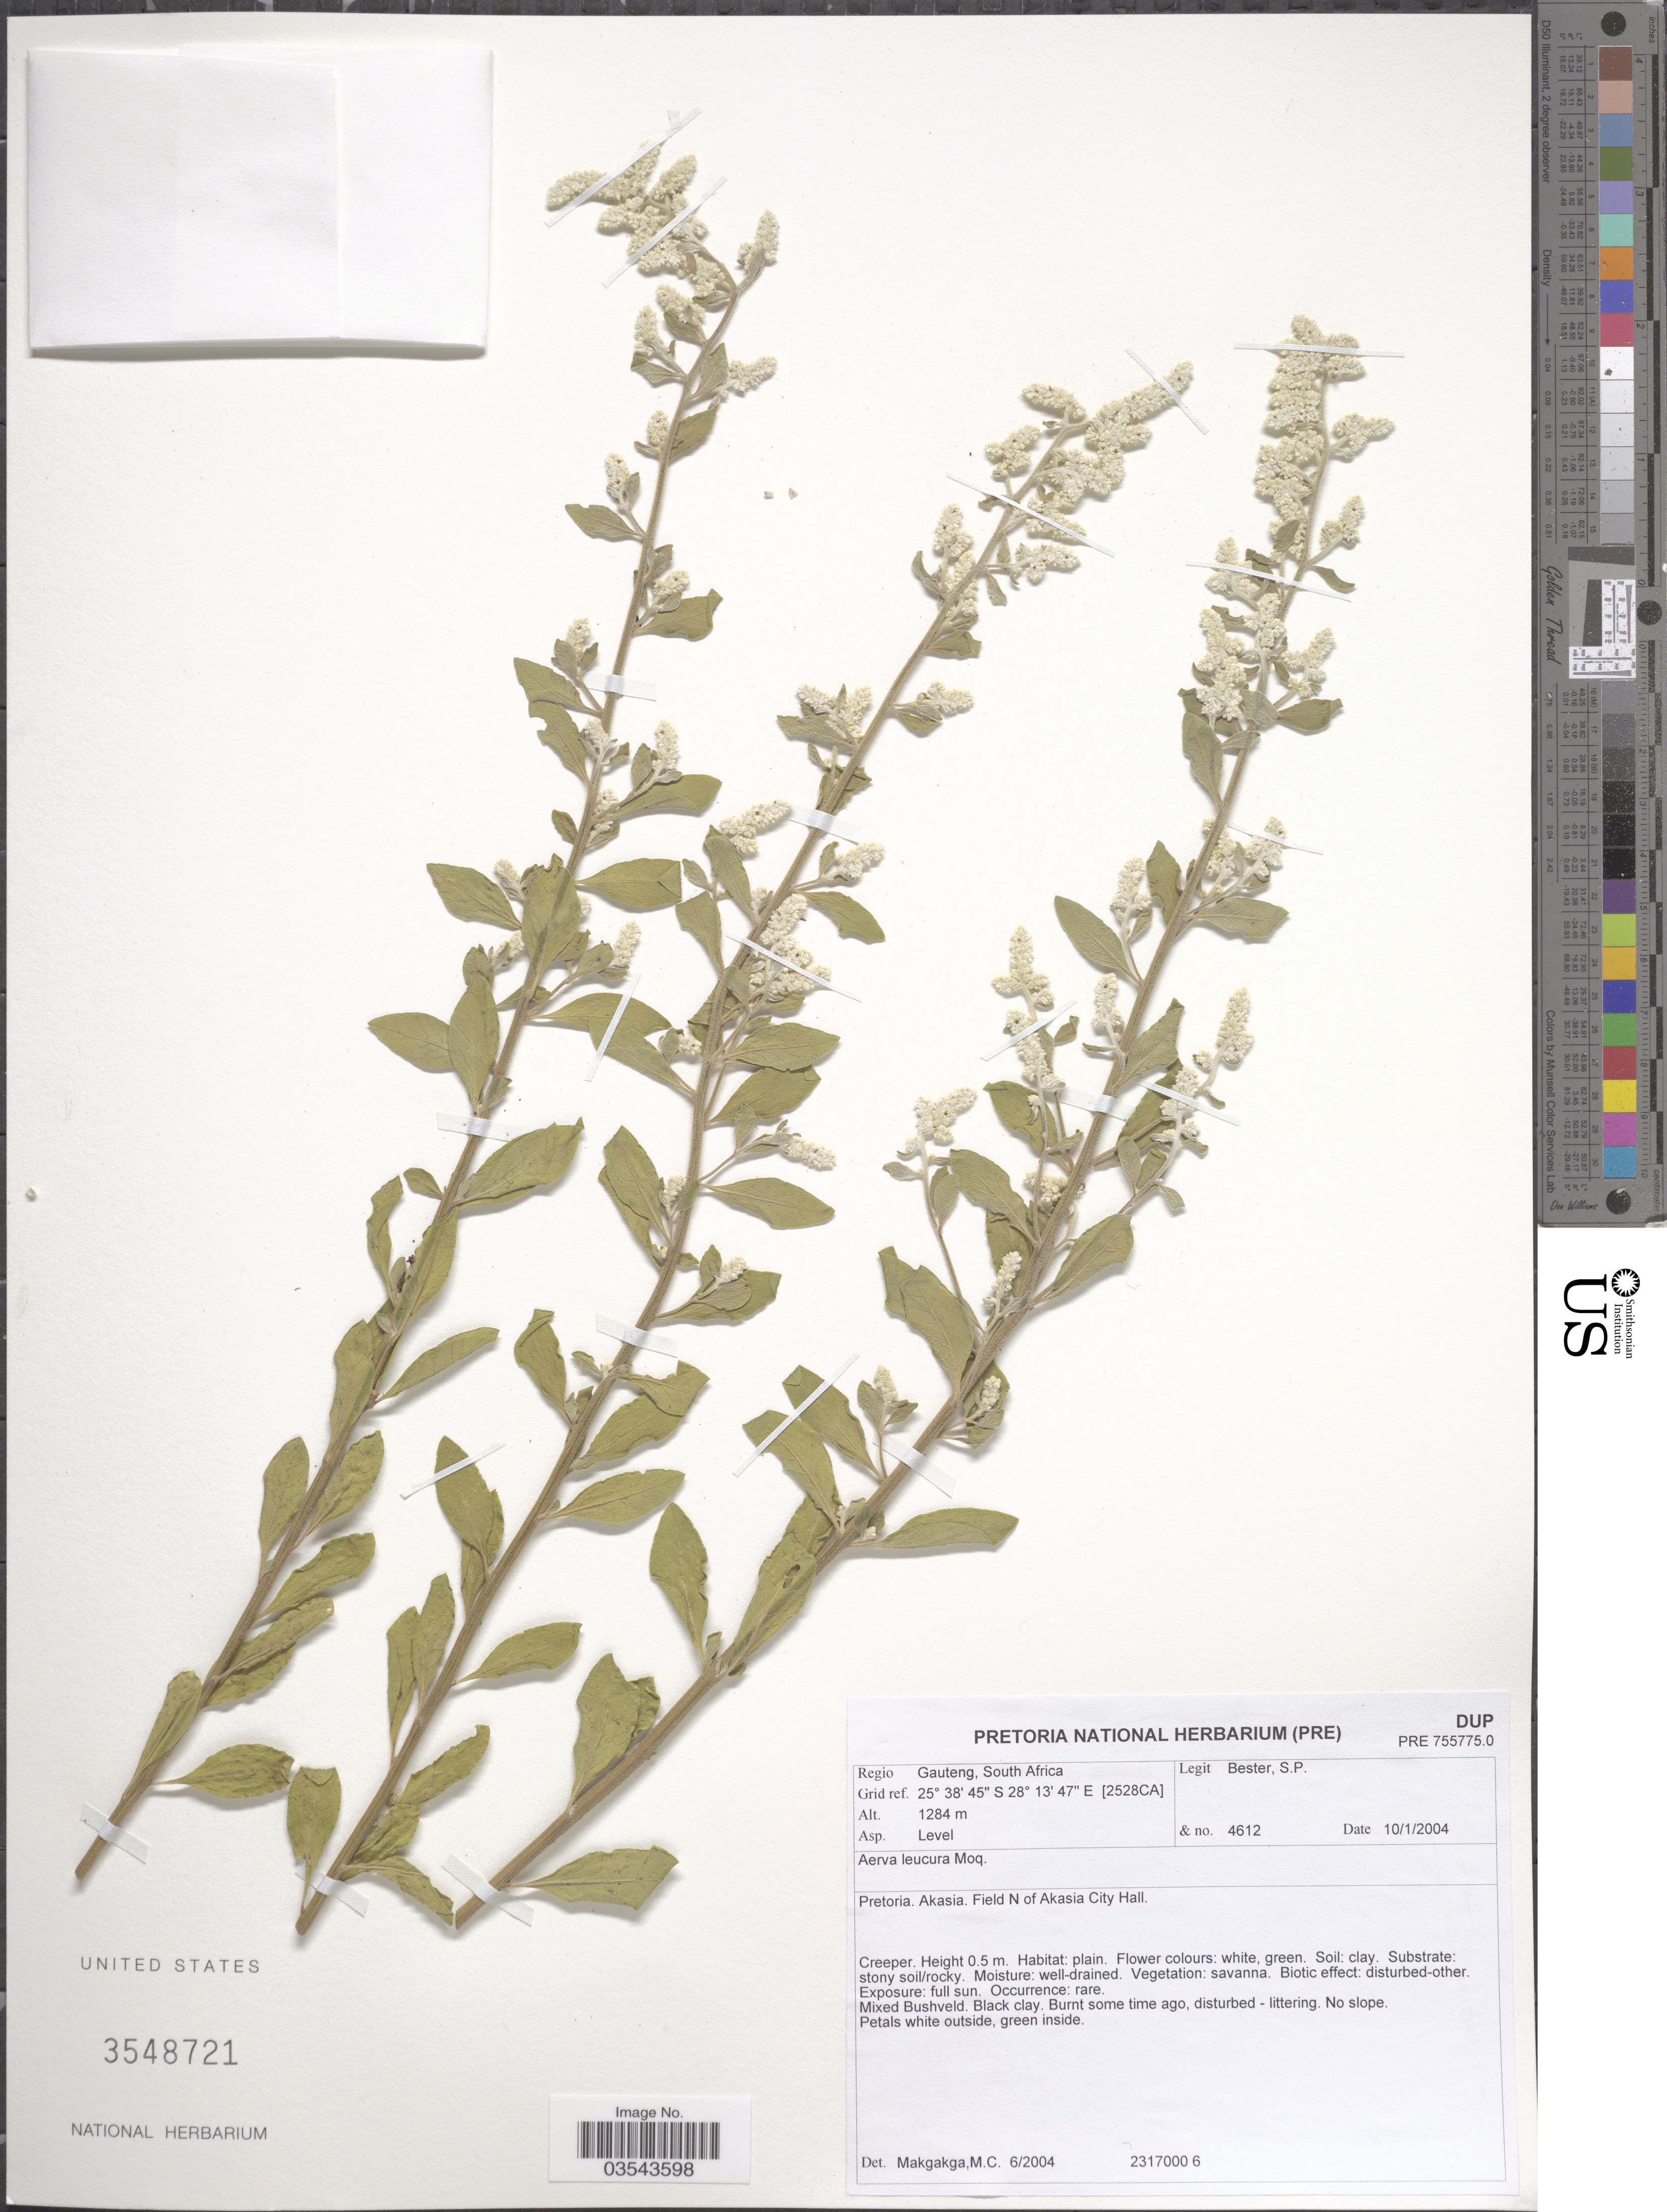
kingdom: Plantae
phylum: Tracheophyta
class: Magnoliopsida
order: Caryophyllales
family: Amaranthaceae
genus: Ouret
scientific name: Ouret lecura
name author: (Moq.) Kuntze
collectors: S. Bester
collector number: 4612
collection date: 2004-01-10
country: South Africa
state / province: Gauteng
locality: Regio Guateng. Grid ref. [2528CA] Pretoria. Akasia. Field N of Akasia City Hall.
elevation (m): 1284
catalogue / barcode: US 3548721